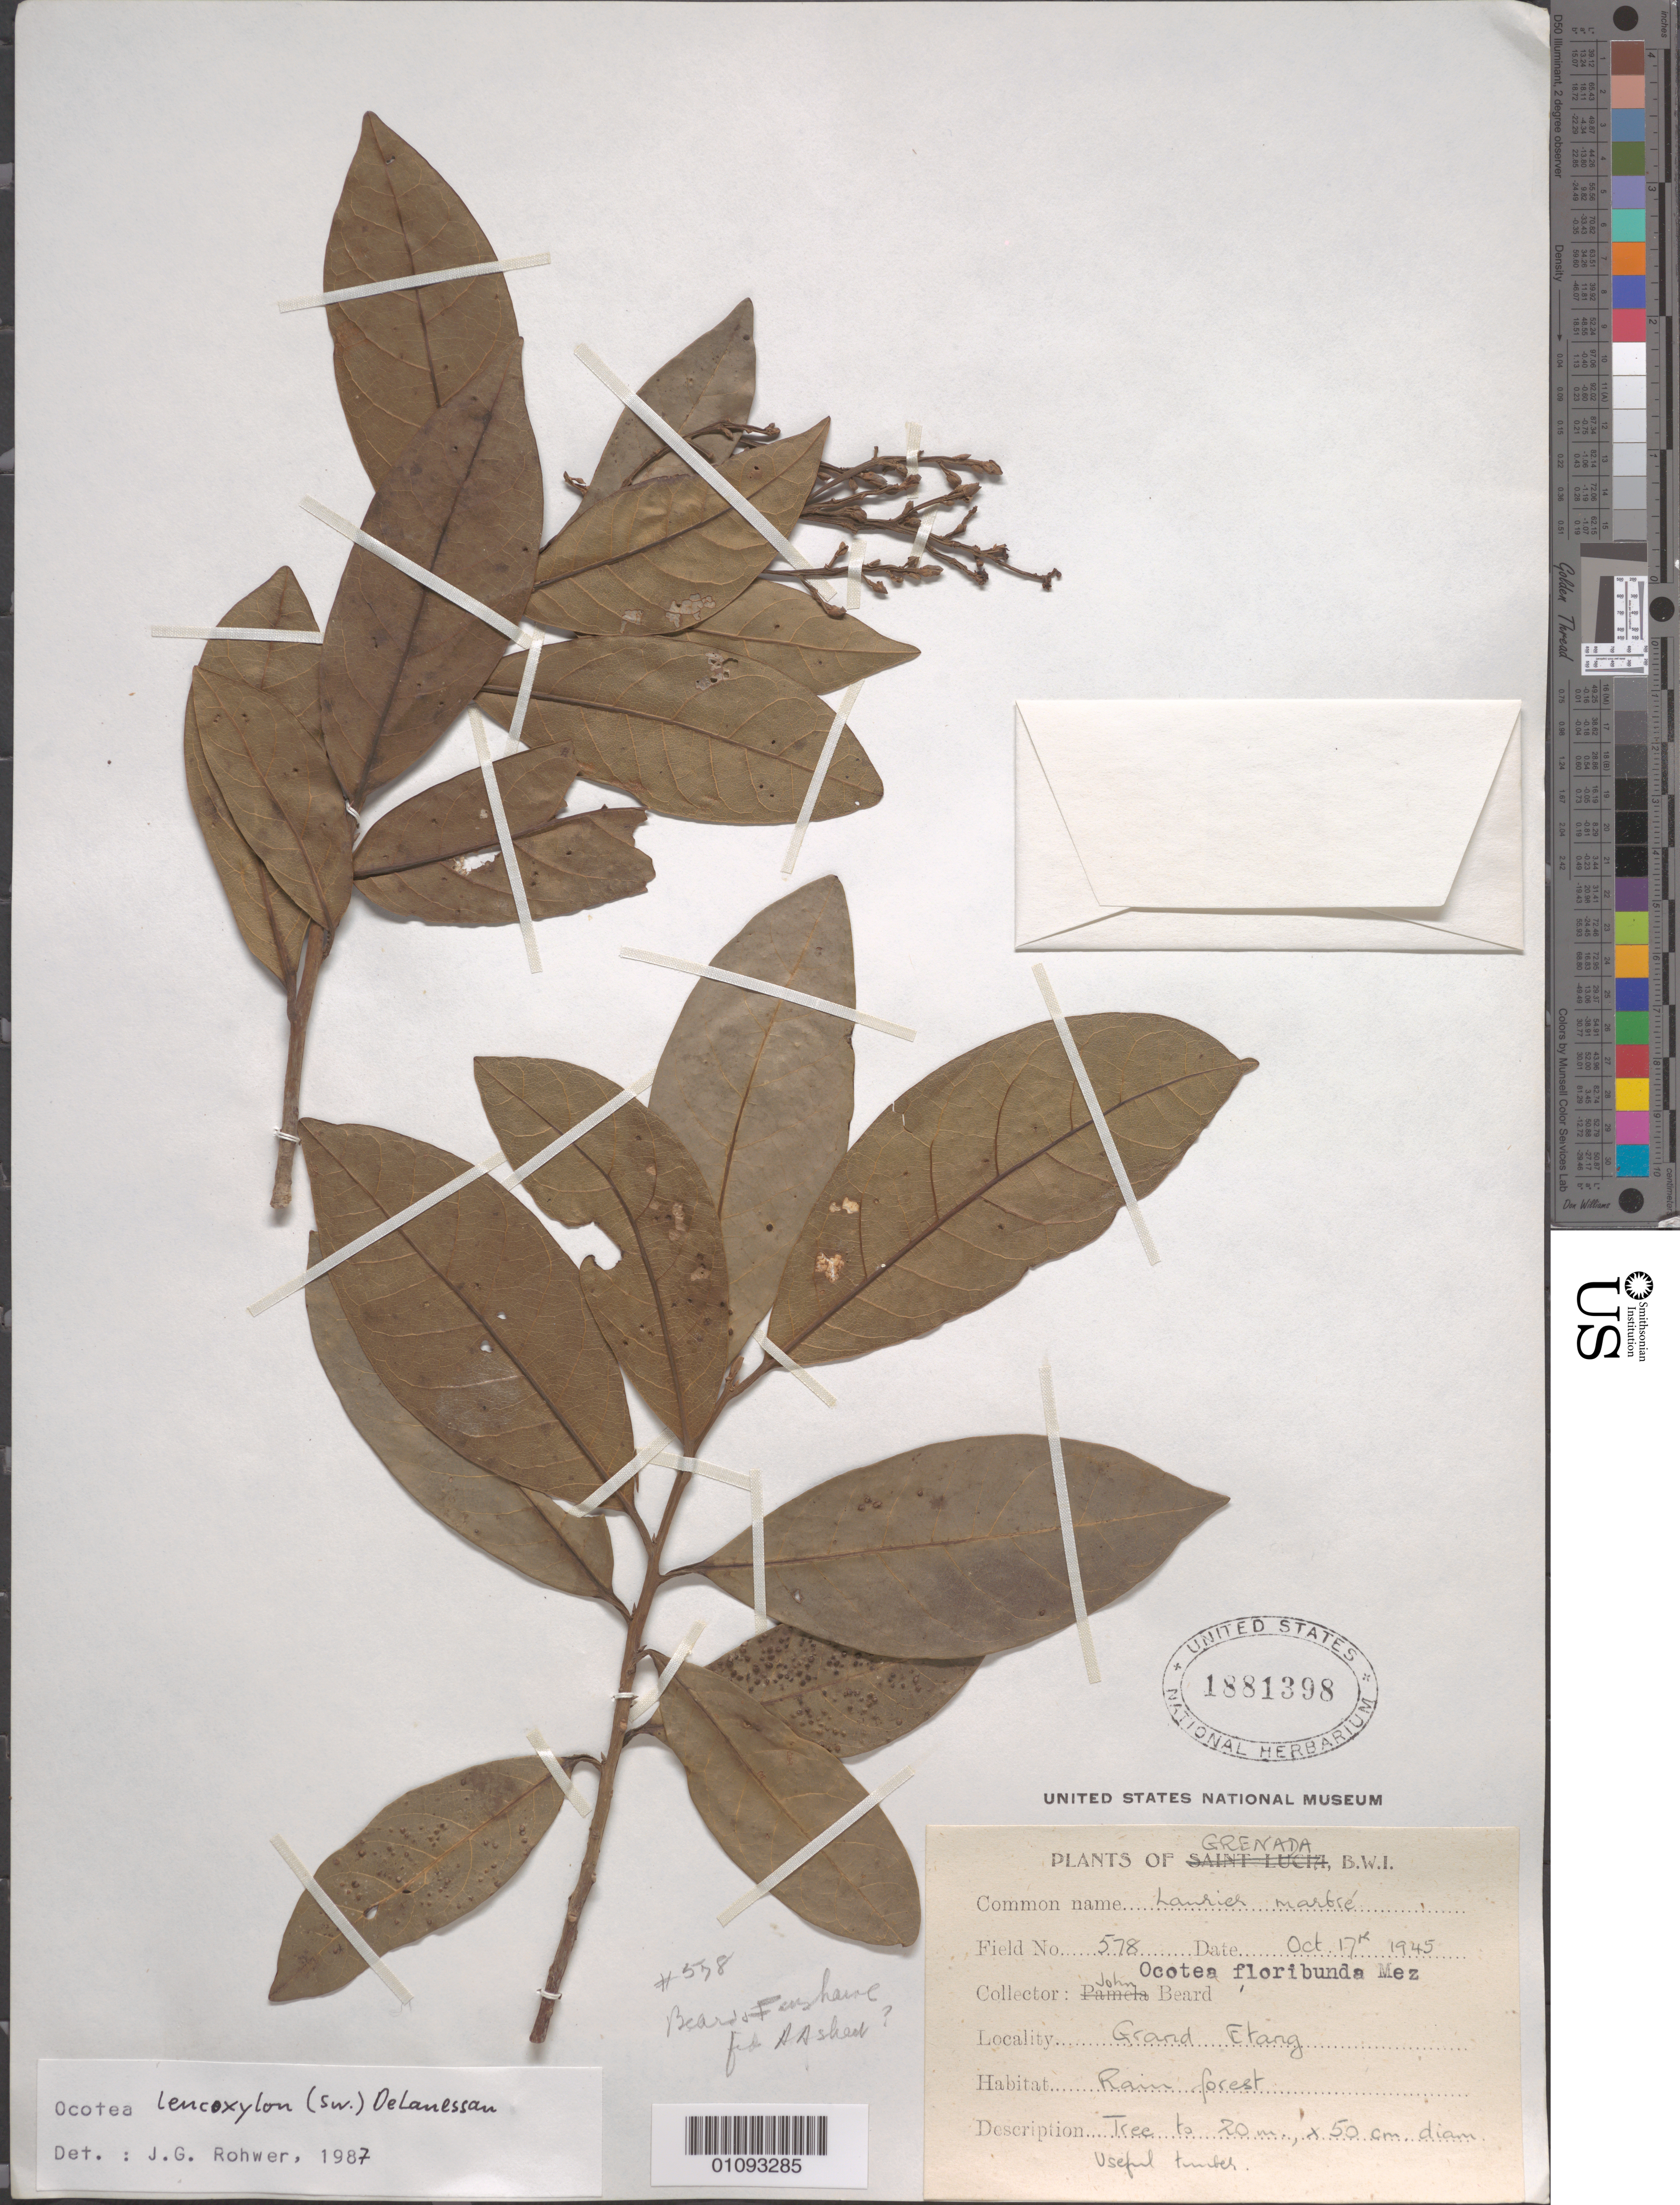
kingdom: Plantae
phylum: Tracheophyta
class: Magnoliopsida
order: Laurales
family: Lauraceae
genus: Ocotea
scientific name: Ocotea leucoxylon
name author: (Sw.) Laness.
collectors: J. Beard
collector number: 578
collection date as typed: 17 Oct 1945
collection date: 1945-10-17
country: Grenada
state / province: Saint Andrew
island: Grenada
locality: Grand Etang.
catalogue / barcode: US 1881398